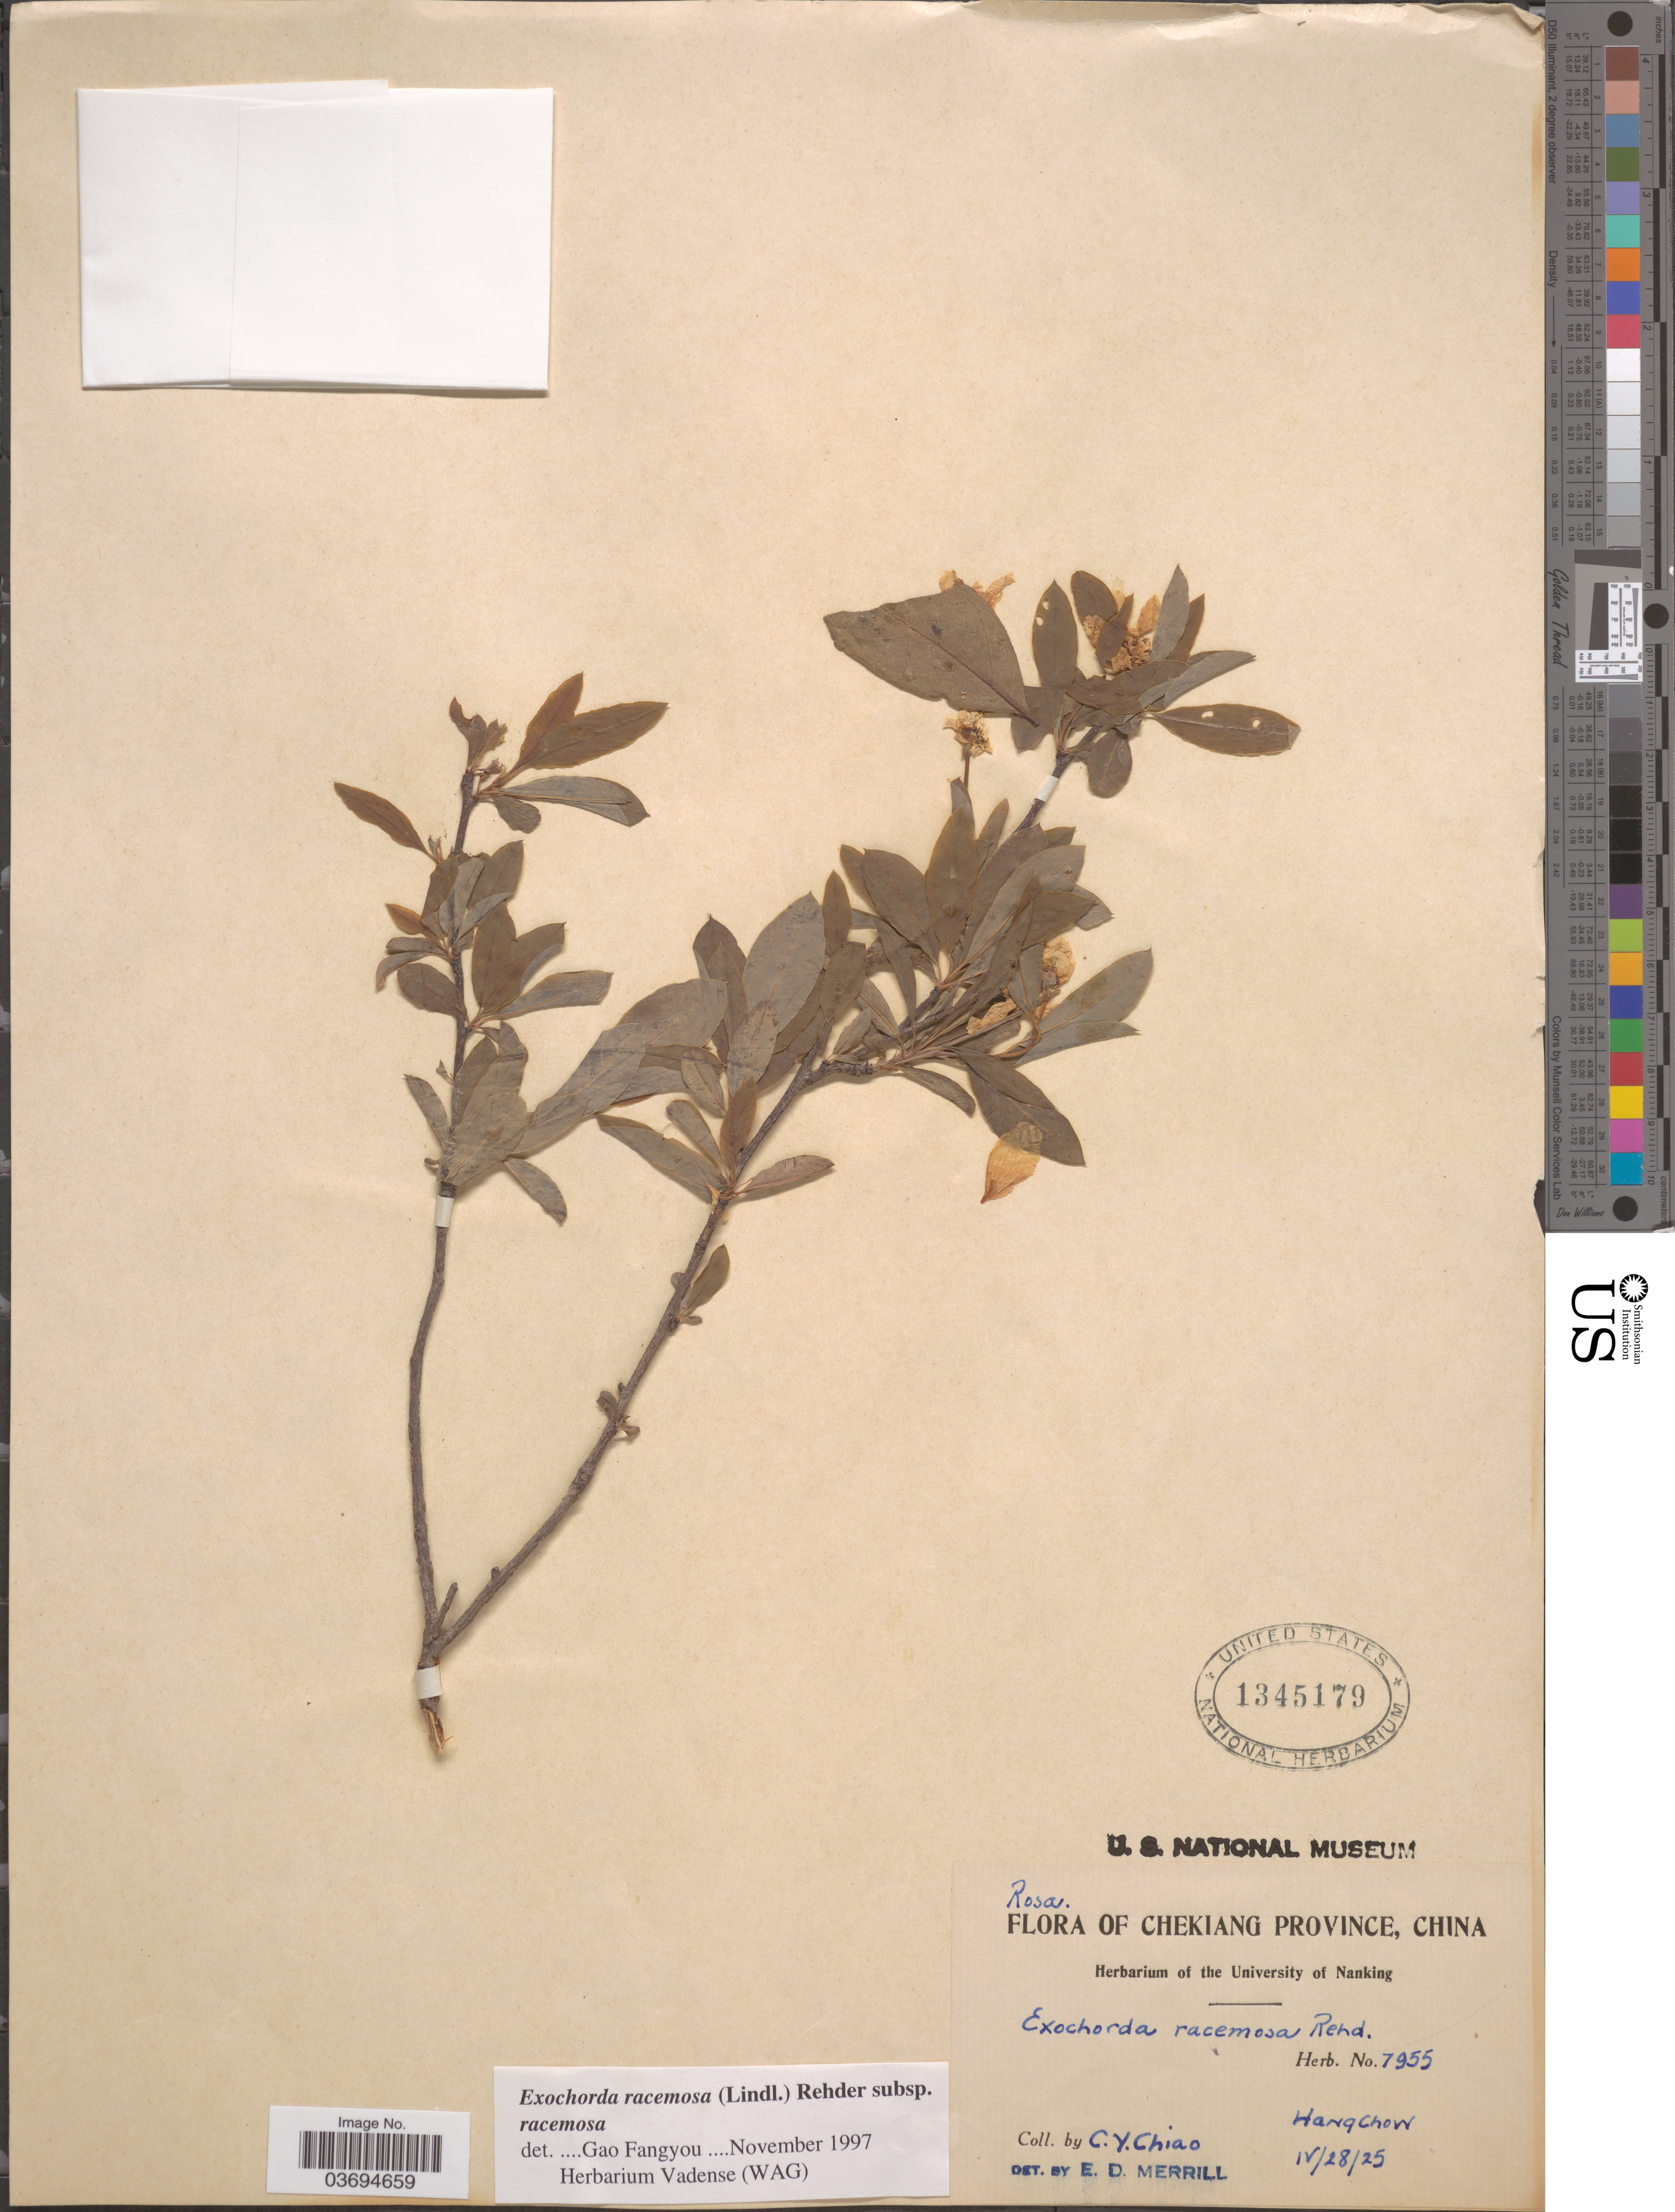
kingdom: Plantae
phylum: Tracheophyta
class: Magnoliopsida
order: Rosales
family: Rosaceae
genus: Exochorda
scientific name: Exochorda racemosa subsp. racemosa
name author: (Fortune ex Lindl.) Rehder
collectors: C. Y. Chiao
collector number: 7955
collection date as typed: Transcribed d/m/y: 28/4/25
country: China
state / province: Zhejiang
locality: Chekiang Province. Hang Chow.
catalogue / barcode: US 1345179